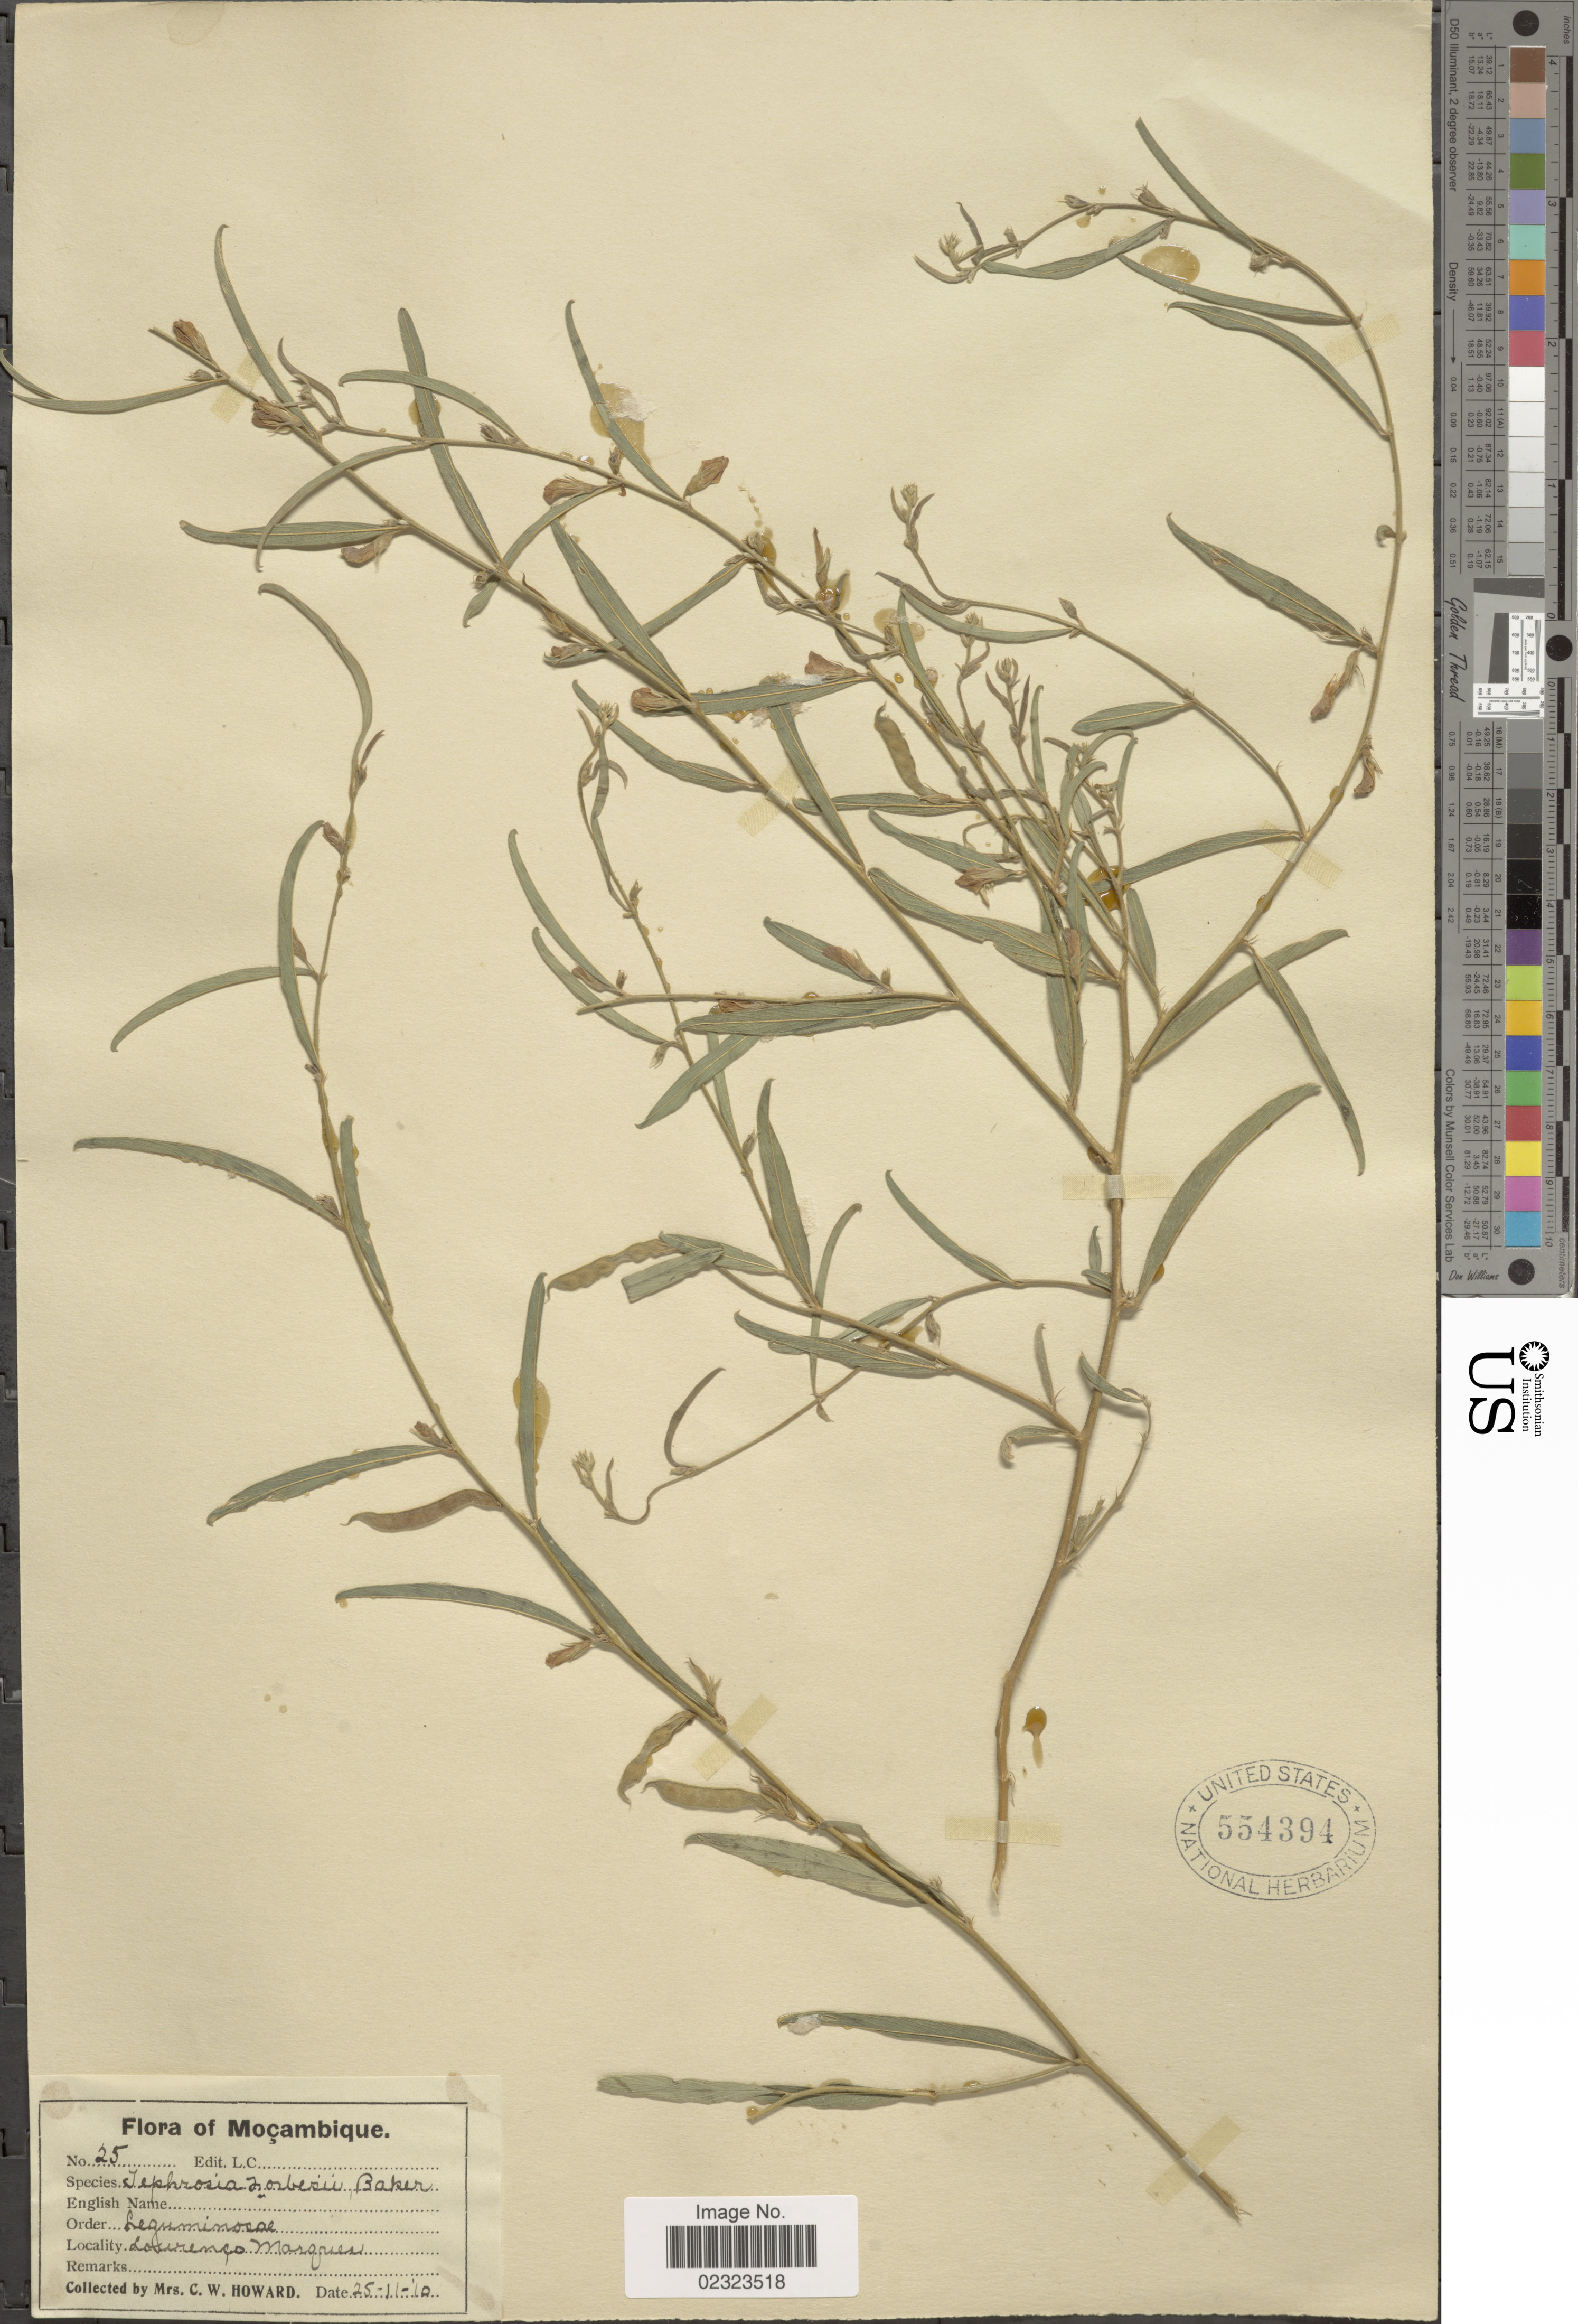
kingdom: Plantae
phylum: Tracheophyta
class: Magnoliopsida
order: Fabales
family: Fabaceae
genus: Tephrosia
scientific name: Tephrosia forbesii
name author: Baker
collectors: C. W. Howard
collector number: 25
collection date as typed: Transcribed d/m/y: 25/11/10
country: Mozambique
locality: Mocambique, Lourenco Marques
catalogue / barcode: US 554394